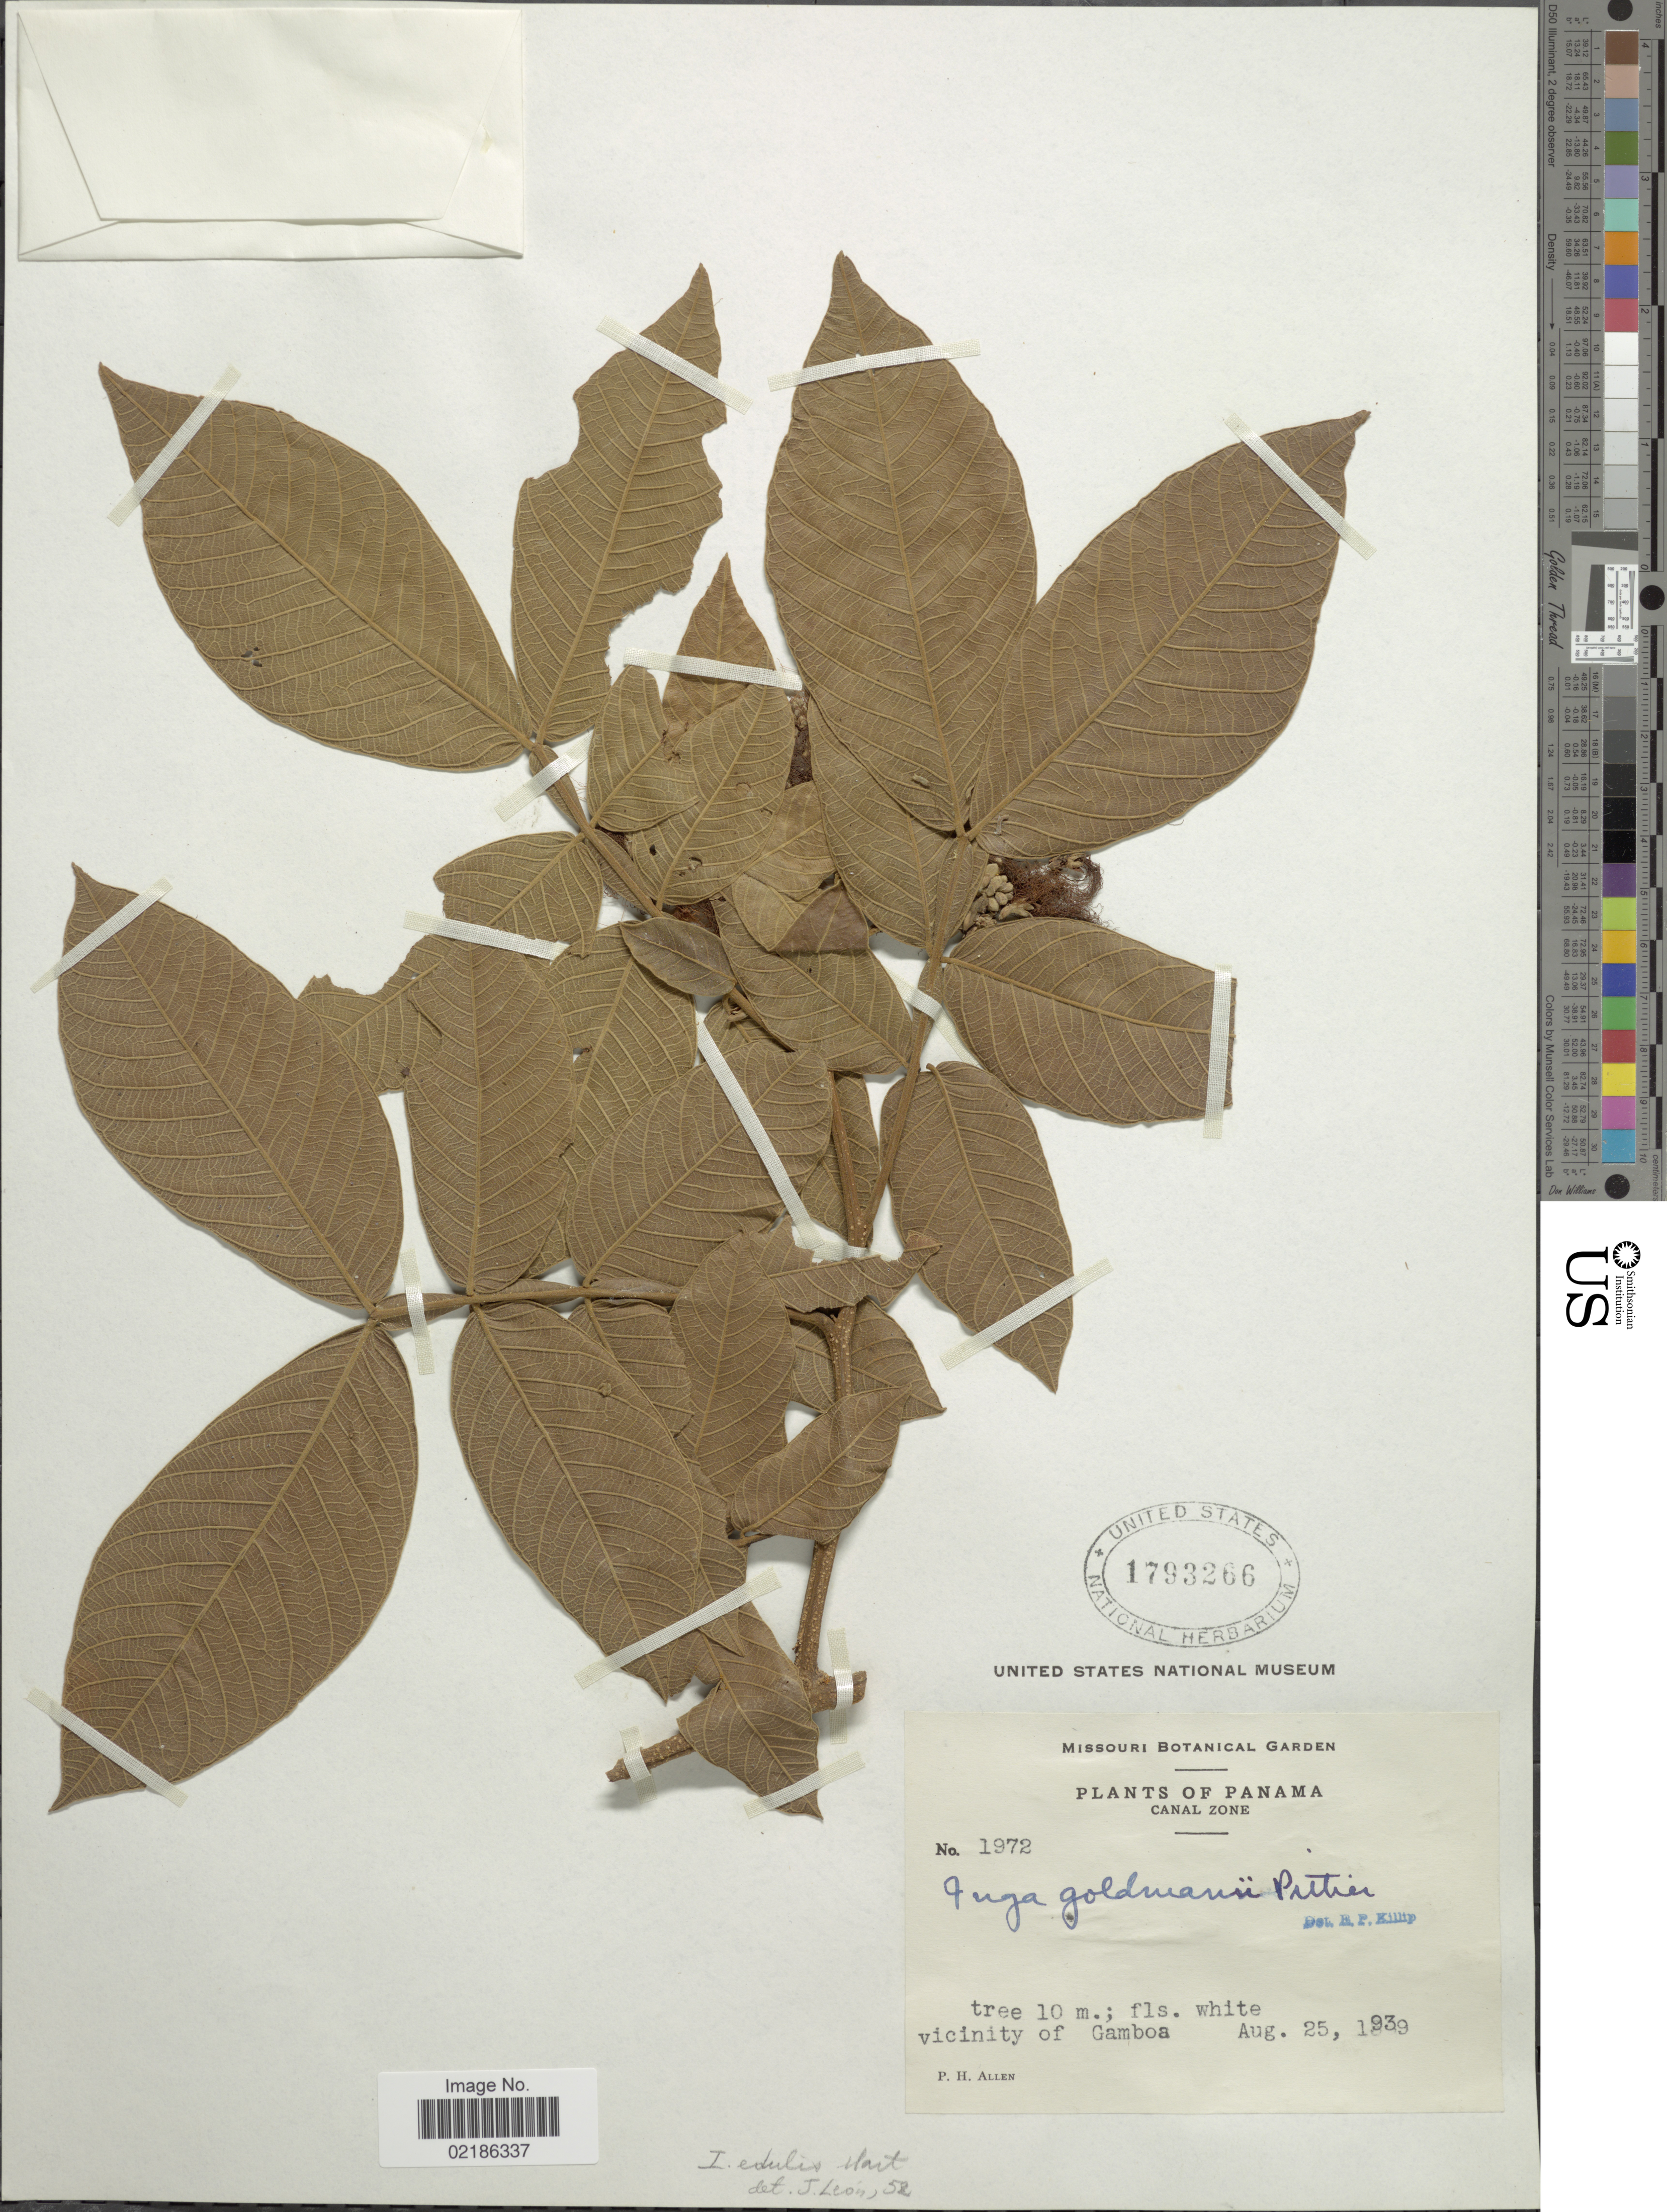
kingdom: Plantae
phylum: Tracheophyta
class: Magnoliopsida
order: Fabales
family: Fabaceae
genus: Inga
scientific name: Inga minutula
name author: (Schery) T.S. Elias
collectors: P. H. Allen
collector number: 1972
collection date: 1939-08-25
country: Panama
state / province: Colón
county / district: Canal Zone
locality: Canal Zone, Vicinity of Gamboa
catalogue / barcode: US 1793266